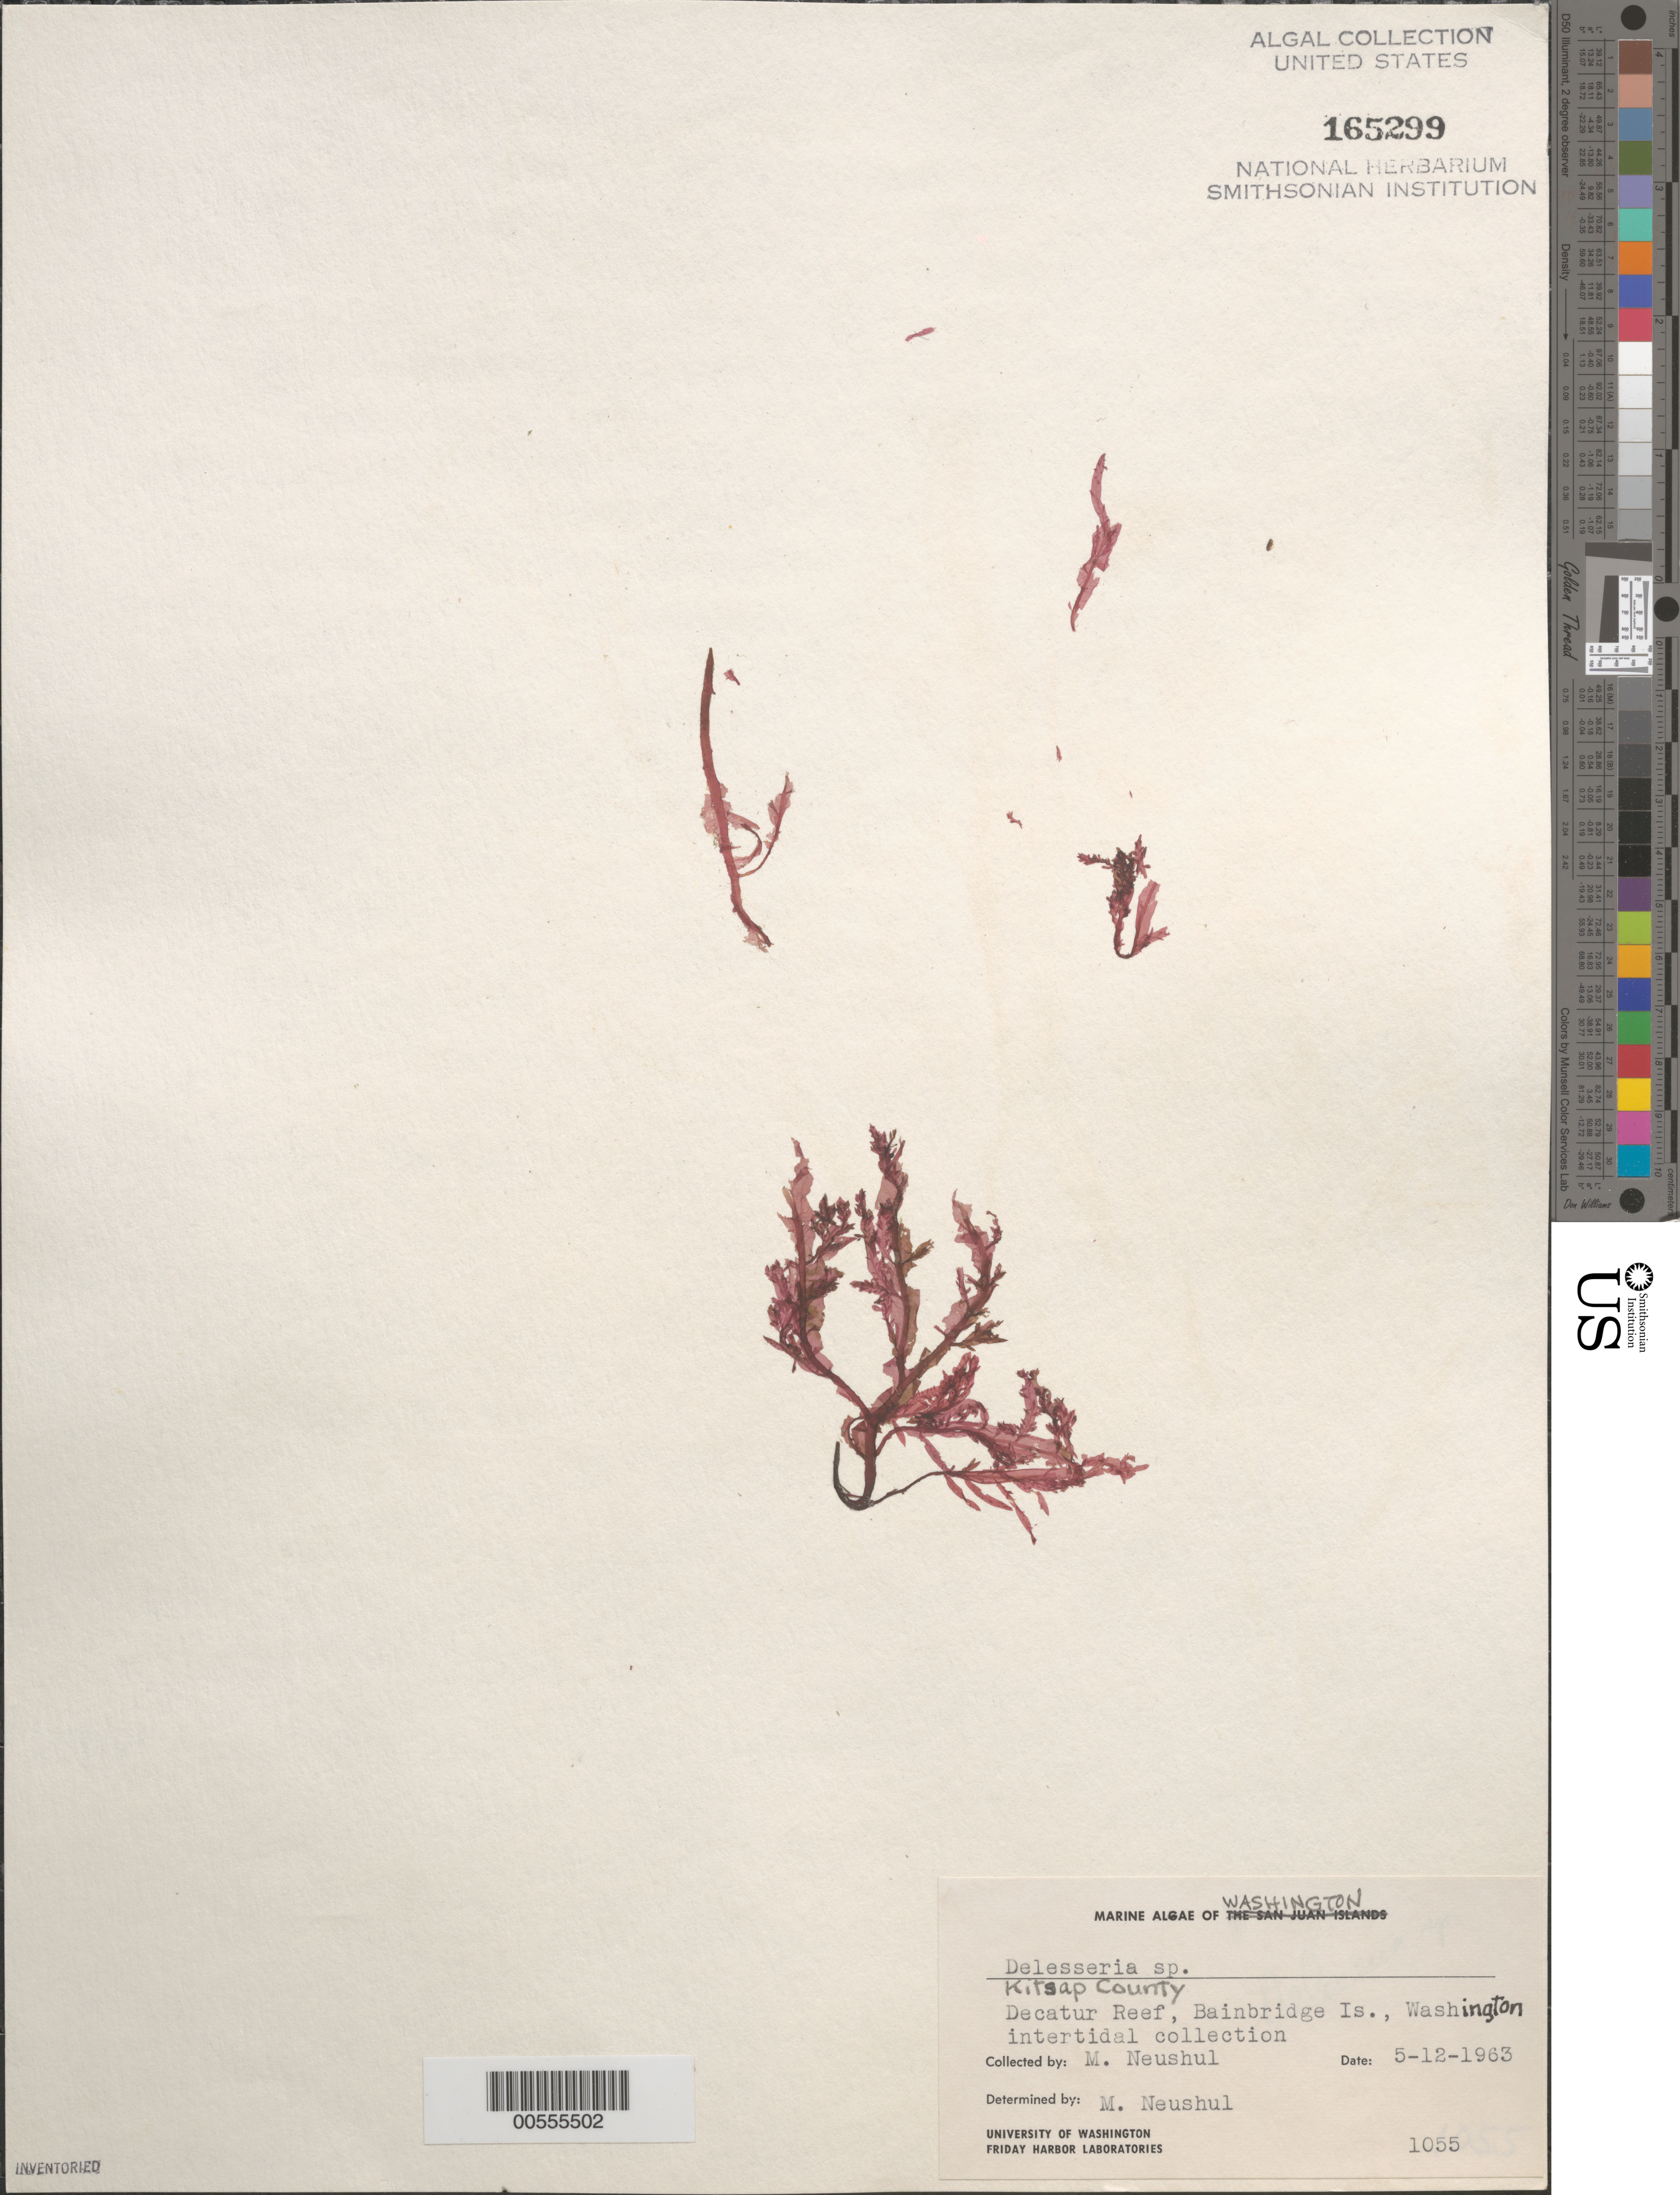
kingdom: Plantae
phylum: Rhodophyta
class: Florideophyceae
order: Ceramiales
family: Delesseriaceae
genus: Delesseria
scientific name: Delesseria sp.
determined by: Neushul, M.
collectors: M. Neushul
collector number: Neushul 1055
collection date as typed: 12 May 1963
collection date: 1963-05-12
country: United States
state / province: Washington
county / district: Kitsap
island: Bainbridge Island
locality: Decatur Reef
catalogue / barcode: US 165299